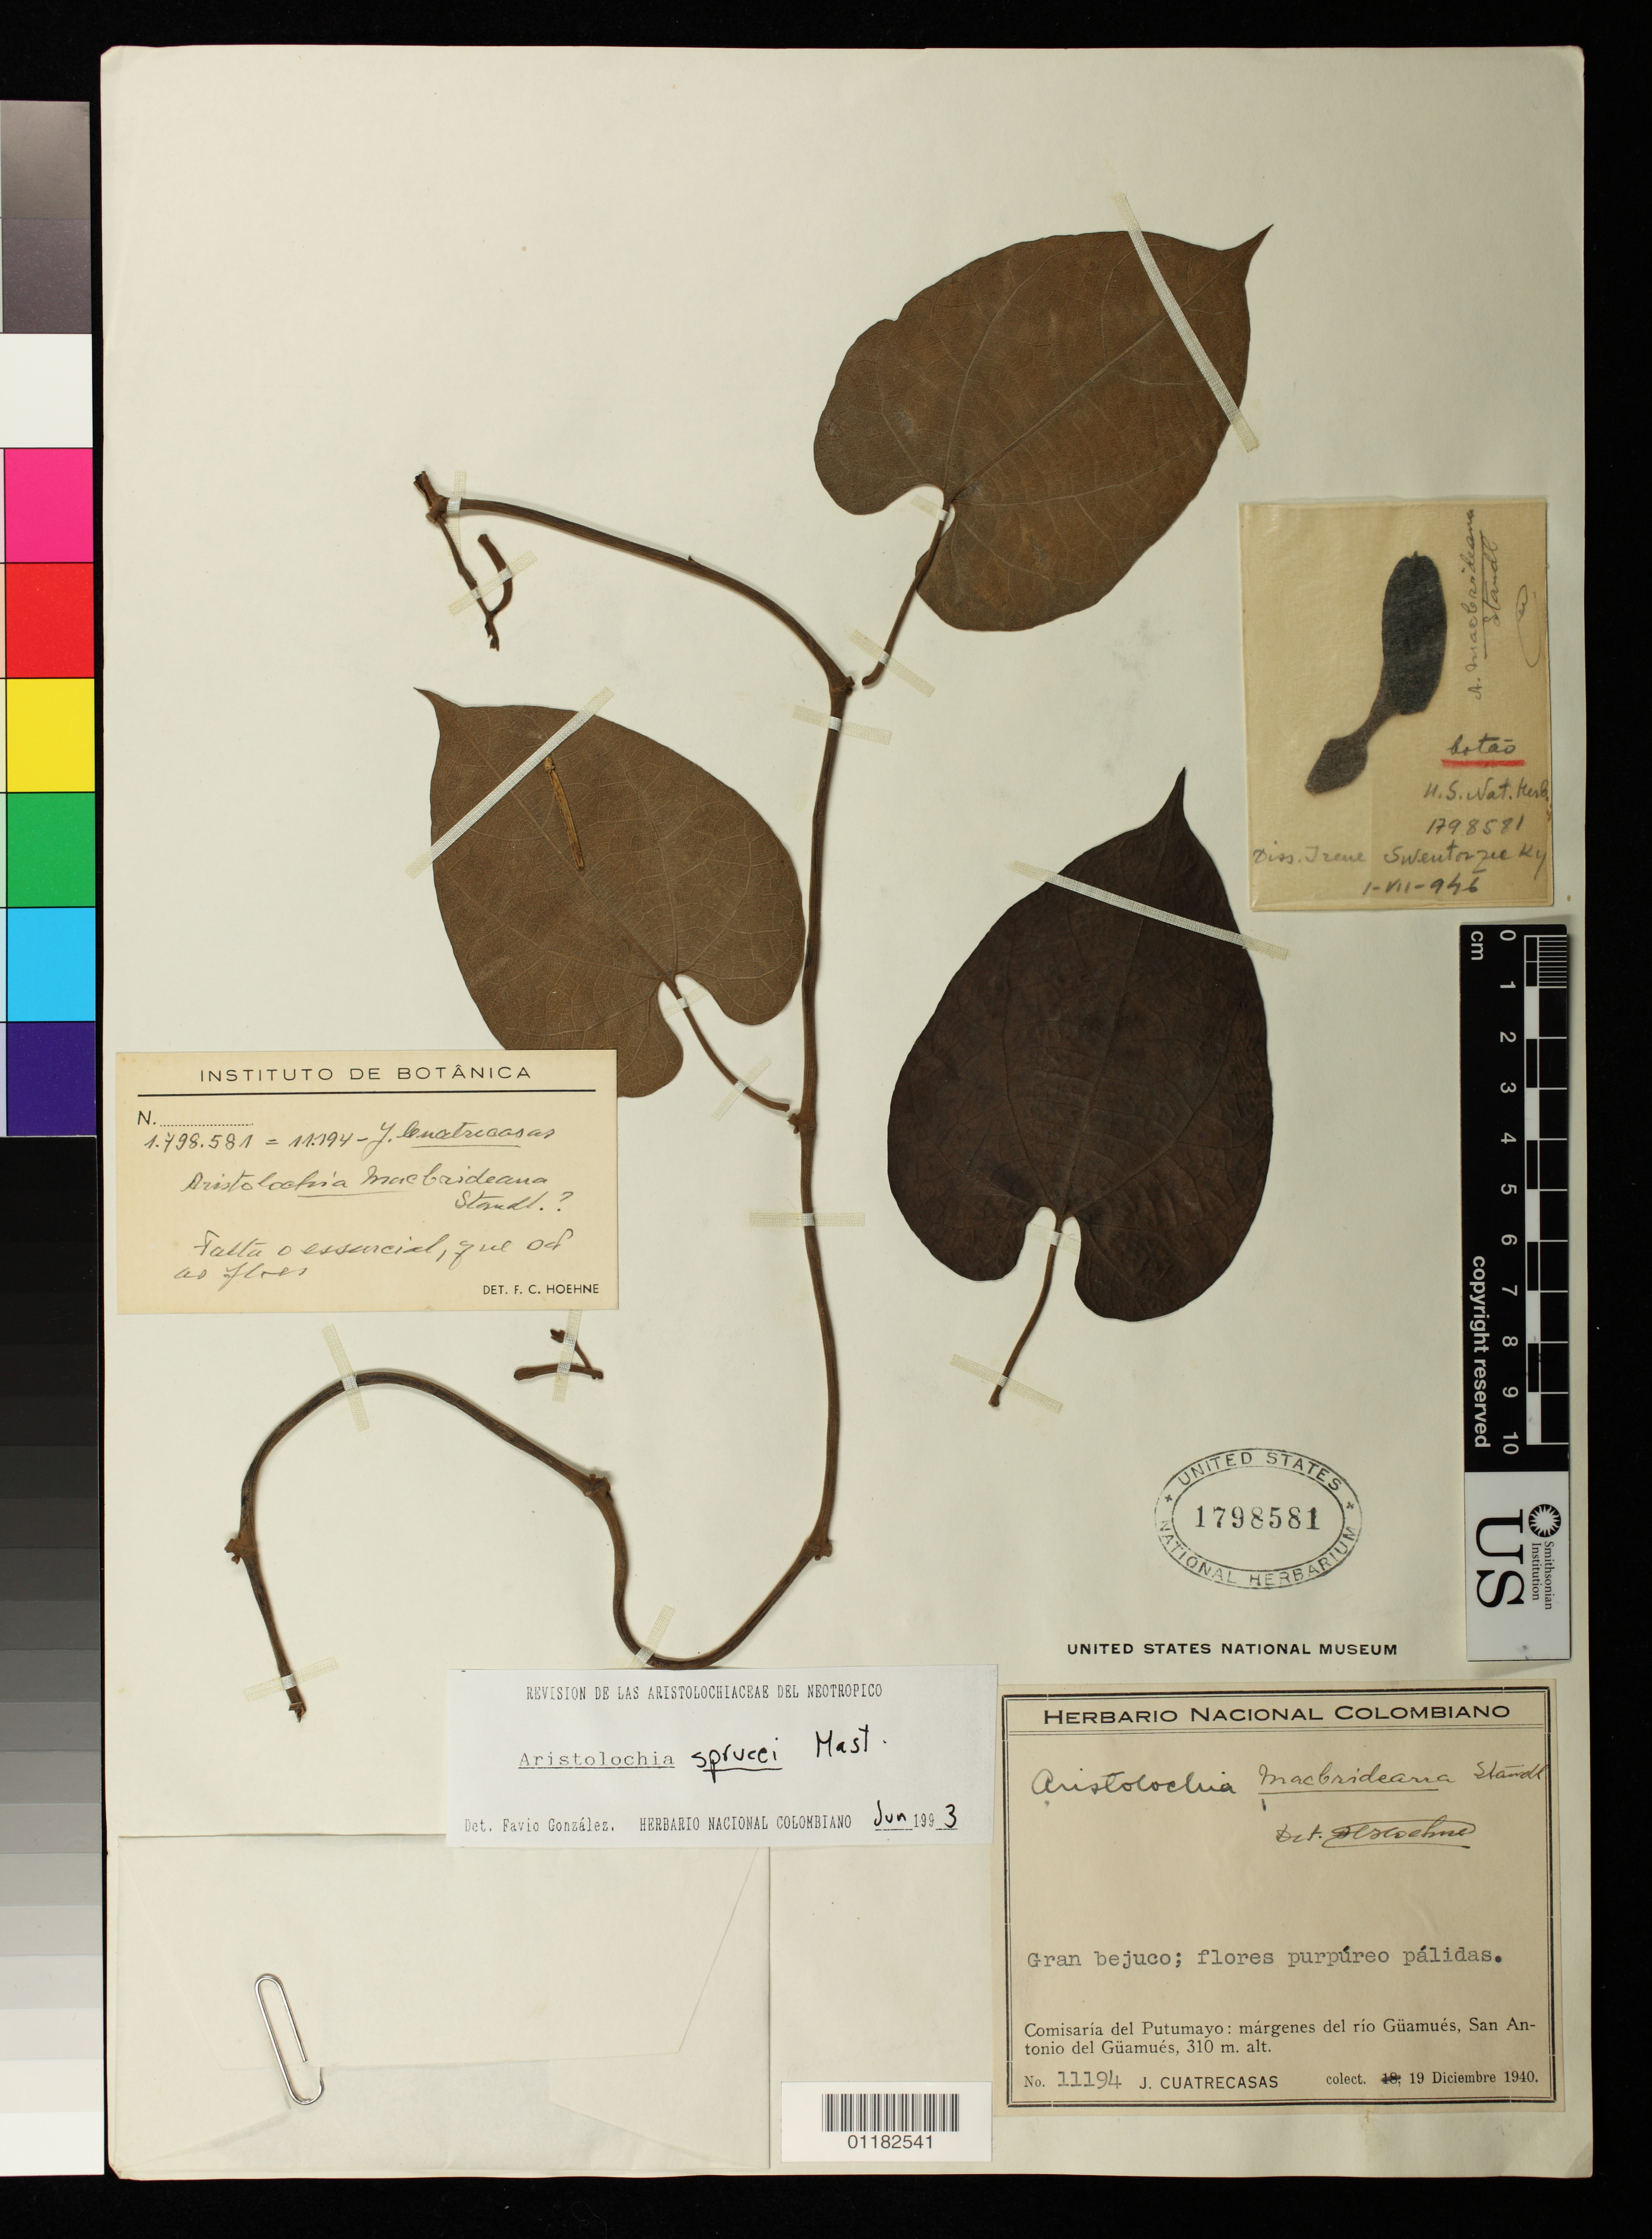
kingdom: Plantae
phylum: Tracheophyta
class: Magnoliopsida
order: Piperales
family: Aristolochiaceae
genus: Aristolochia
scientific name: Aristolochia sprucei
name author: Mast.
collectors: J. Cuatrecasas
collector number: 11194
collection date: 1940-12-19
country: Colombia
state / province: Putumayo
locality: San Antonio del Guamues, margenes del rio Guamues.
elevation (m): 310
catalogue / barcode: US 1798581